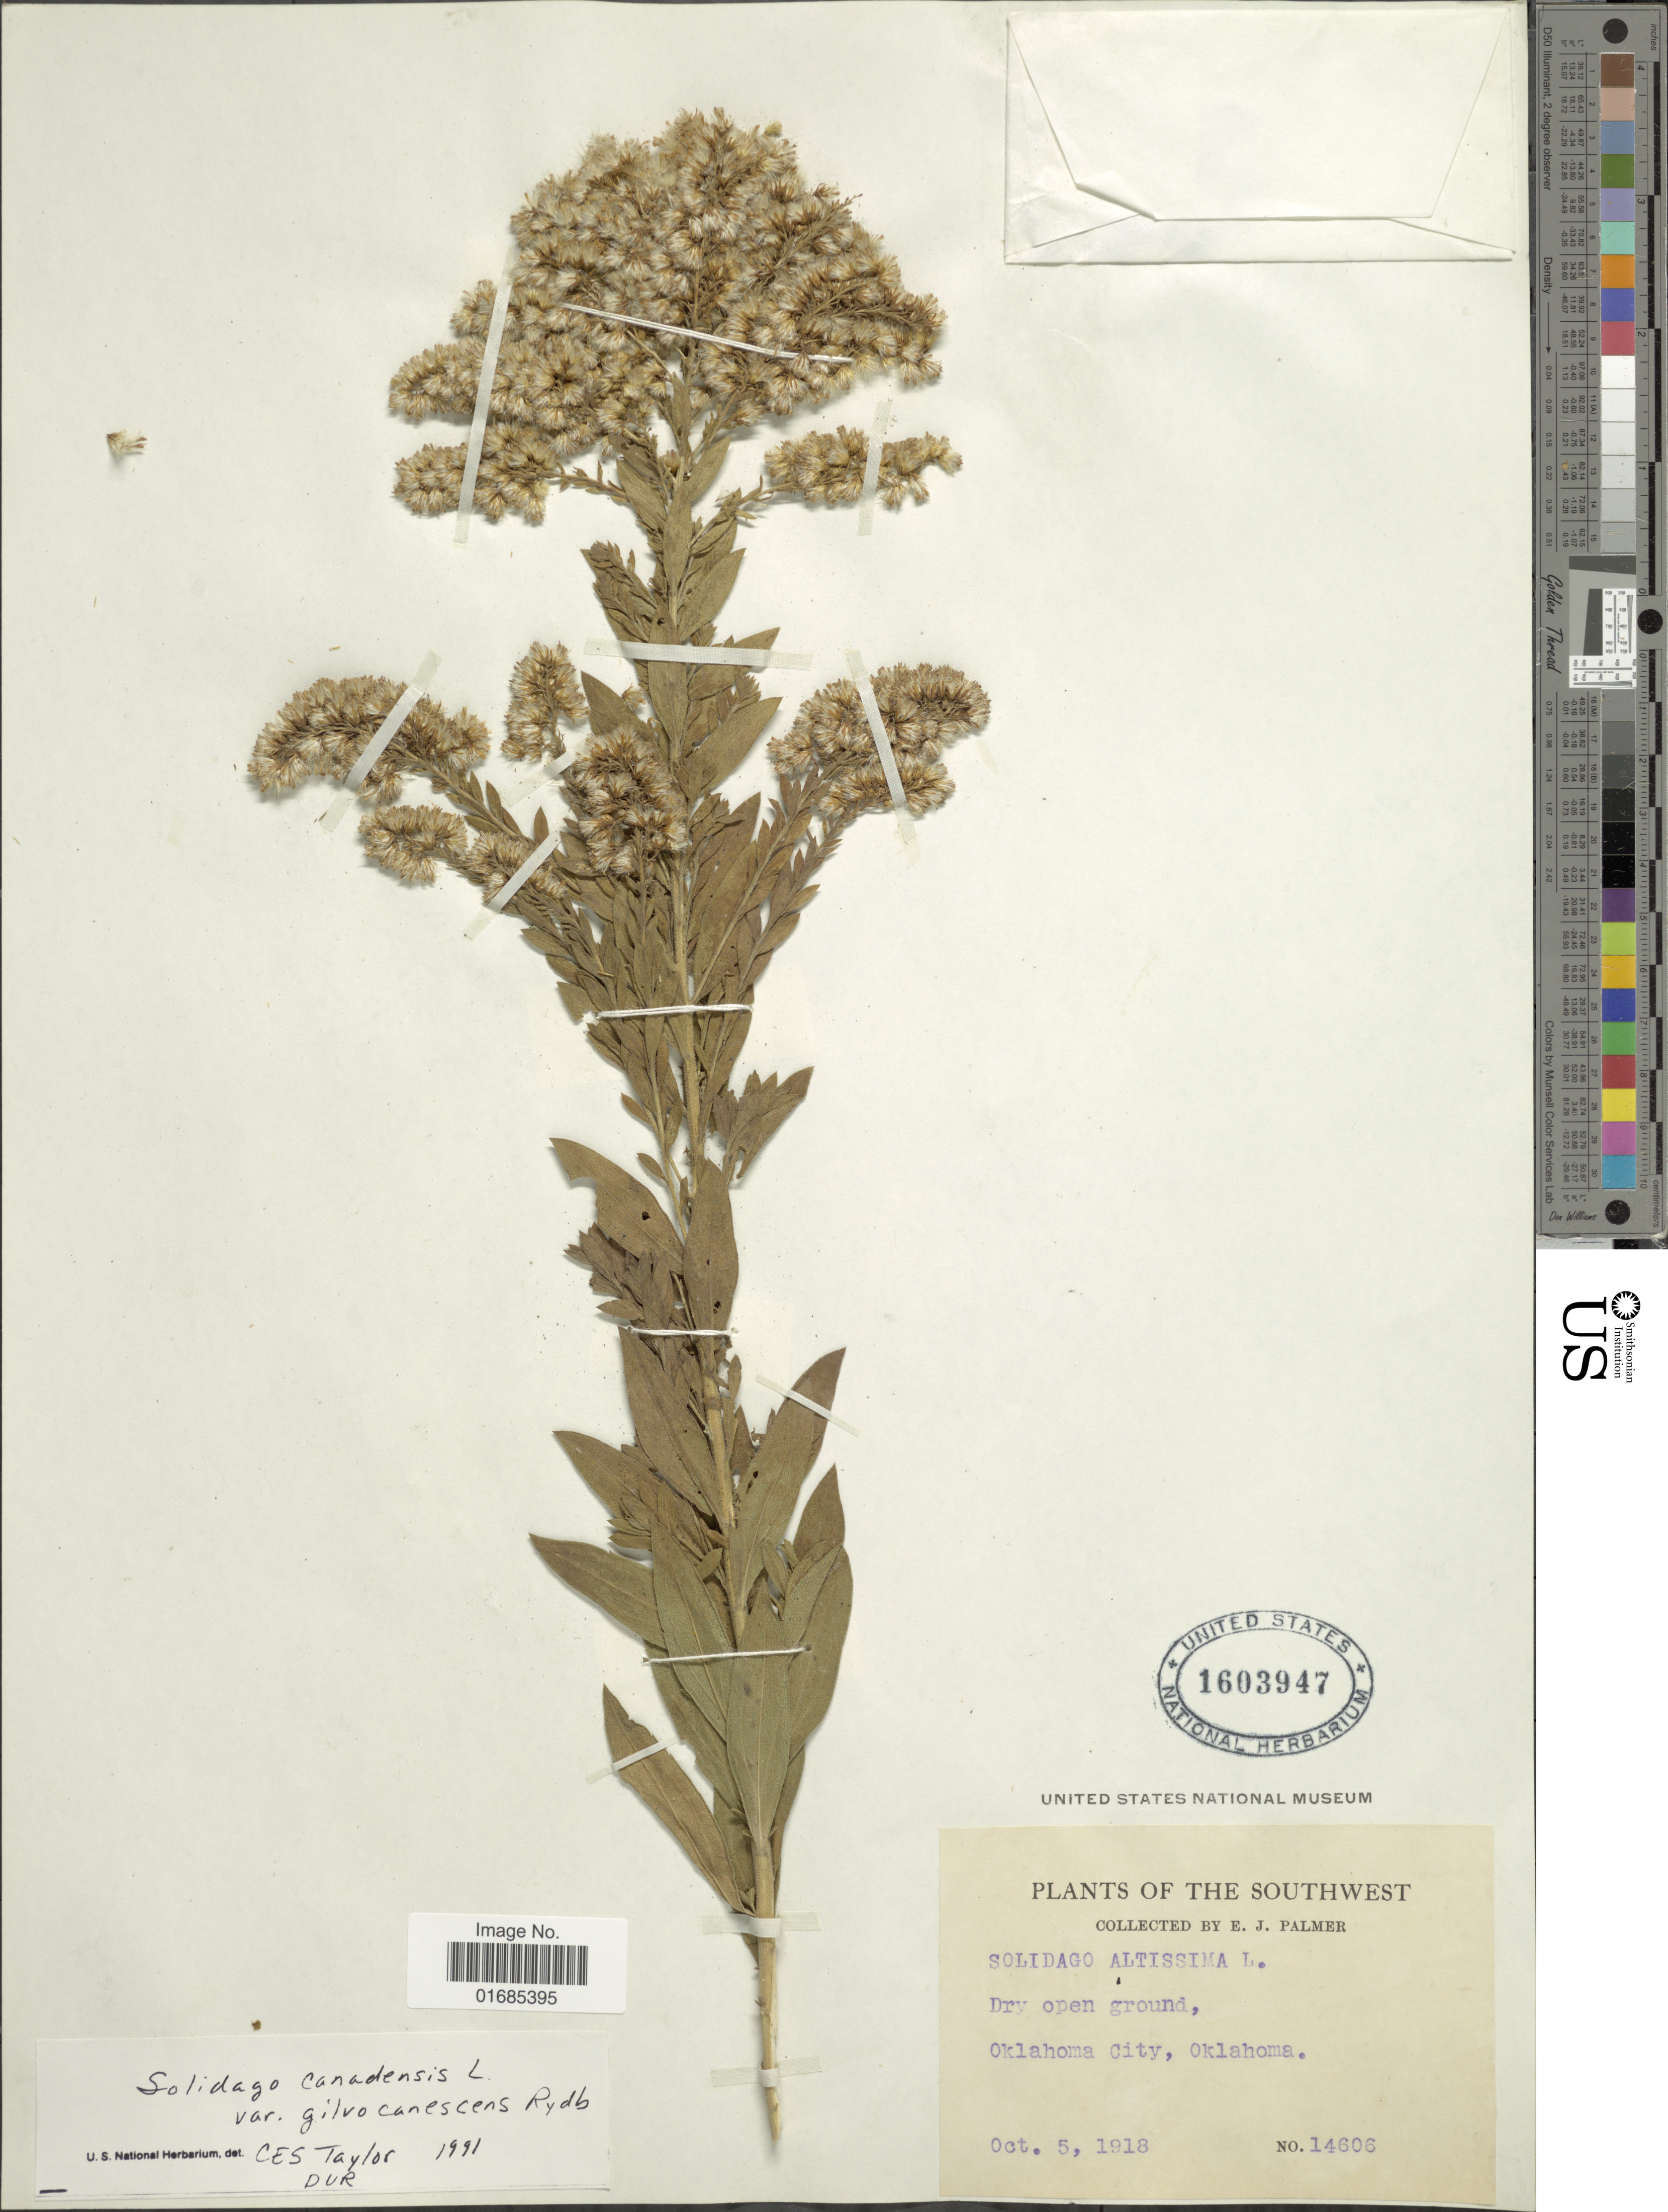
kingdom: Plantae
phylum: Tracheophyta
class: Magnoliopsida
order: Asterales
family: Asteraceae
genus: Solidago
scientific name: Solidago canadensis var. gilvocanescens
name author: Rydb.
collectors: E. J. Palmer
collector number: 14606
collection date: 1918-10-05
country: United States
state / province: Oklahoma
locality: Southwest, druy open ground, Oklahoma City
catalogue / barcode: US 1603947